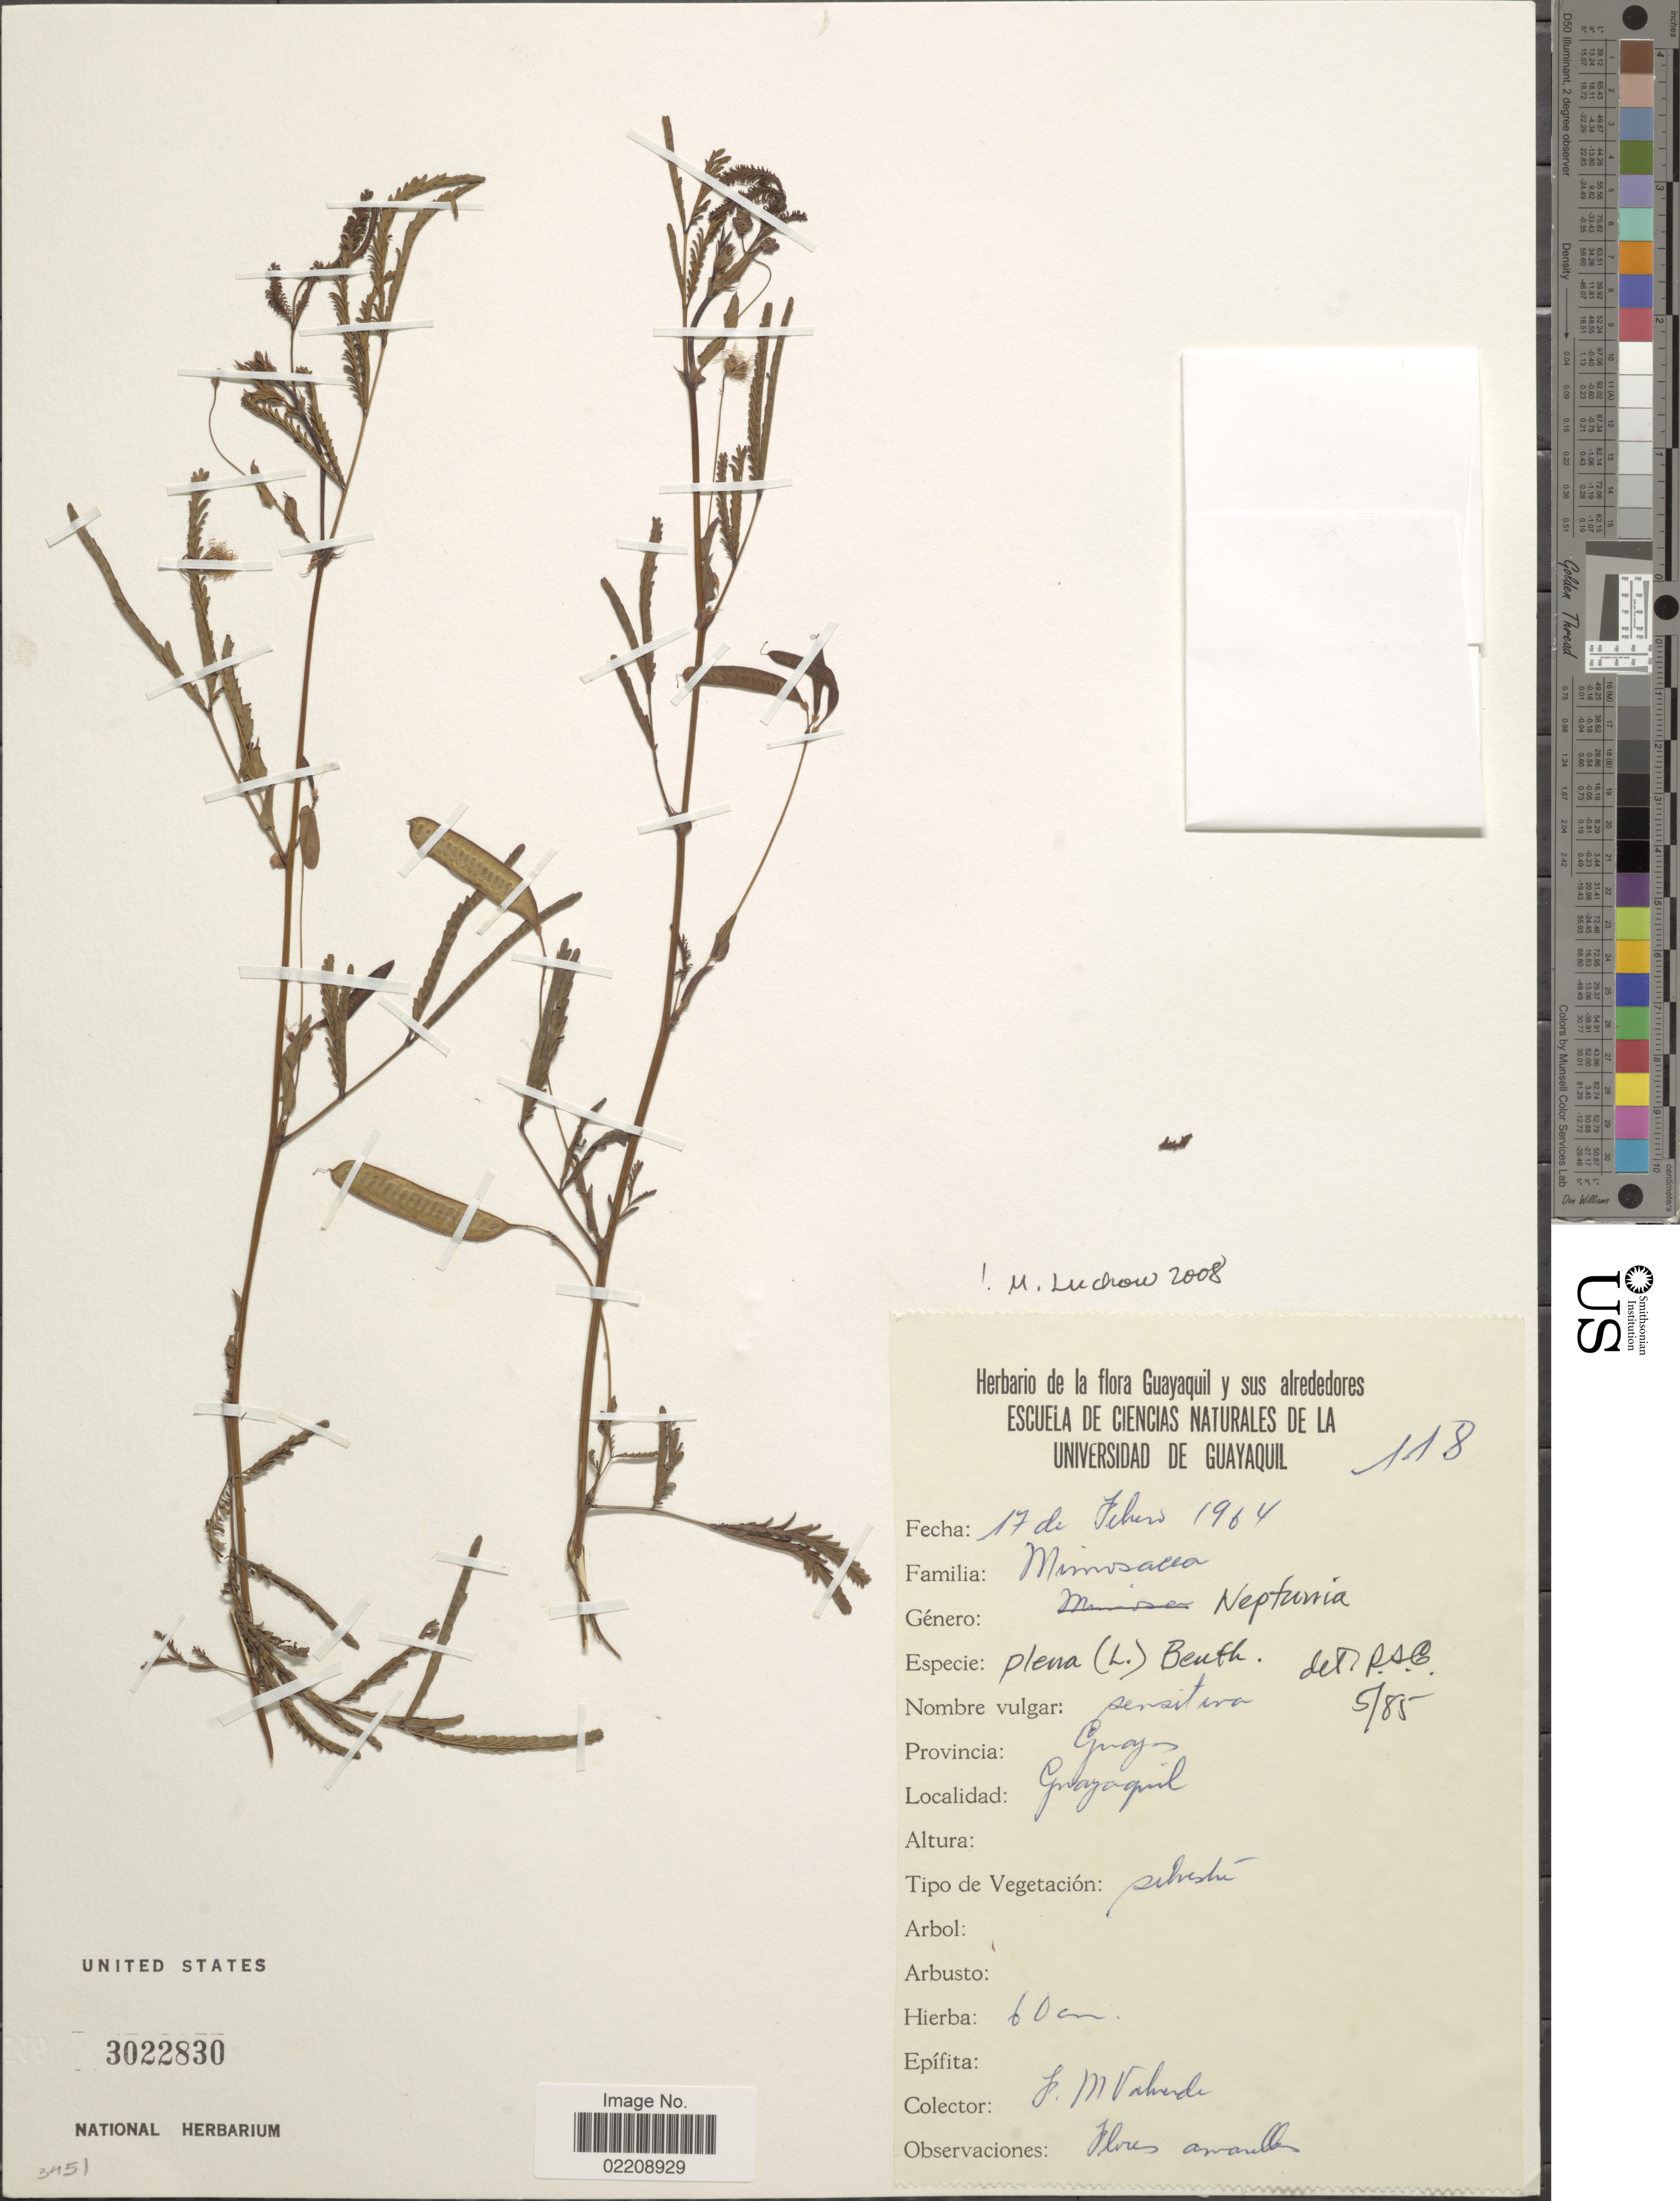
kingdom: Plantae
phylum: Tracheophyta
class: Magnoliopsida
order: Fabales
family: Fabaceae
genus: Neptunia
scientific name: Neptunia plena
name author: (L.) Benth.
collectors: F. M. Valverde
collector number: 118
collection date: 1964-02-17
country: Ecuador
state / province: Guayas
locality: Gauyaquil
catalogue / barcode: US 3022830